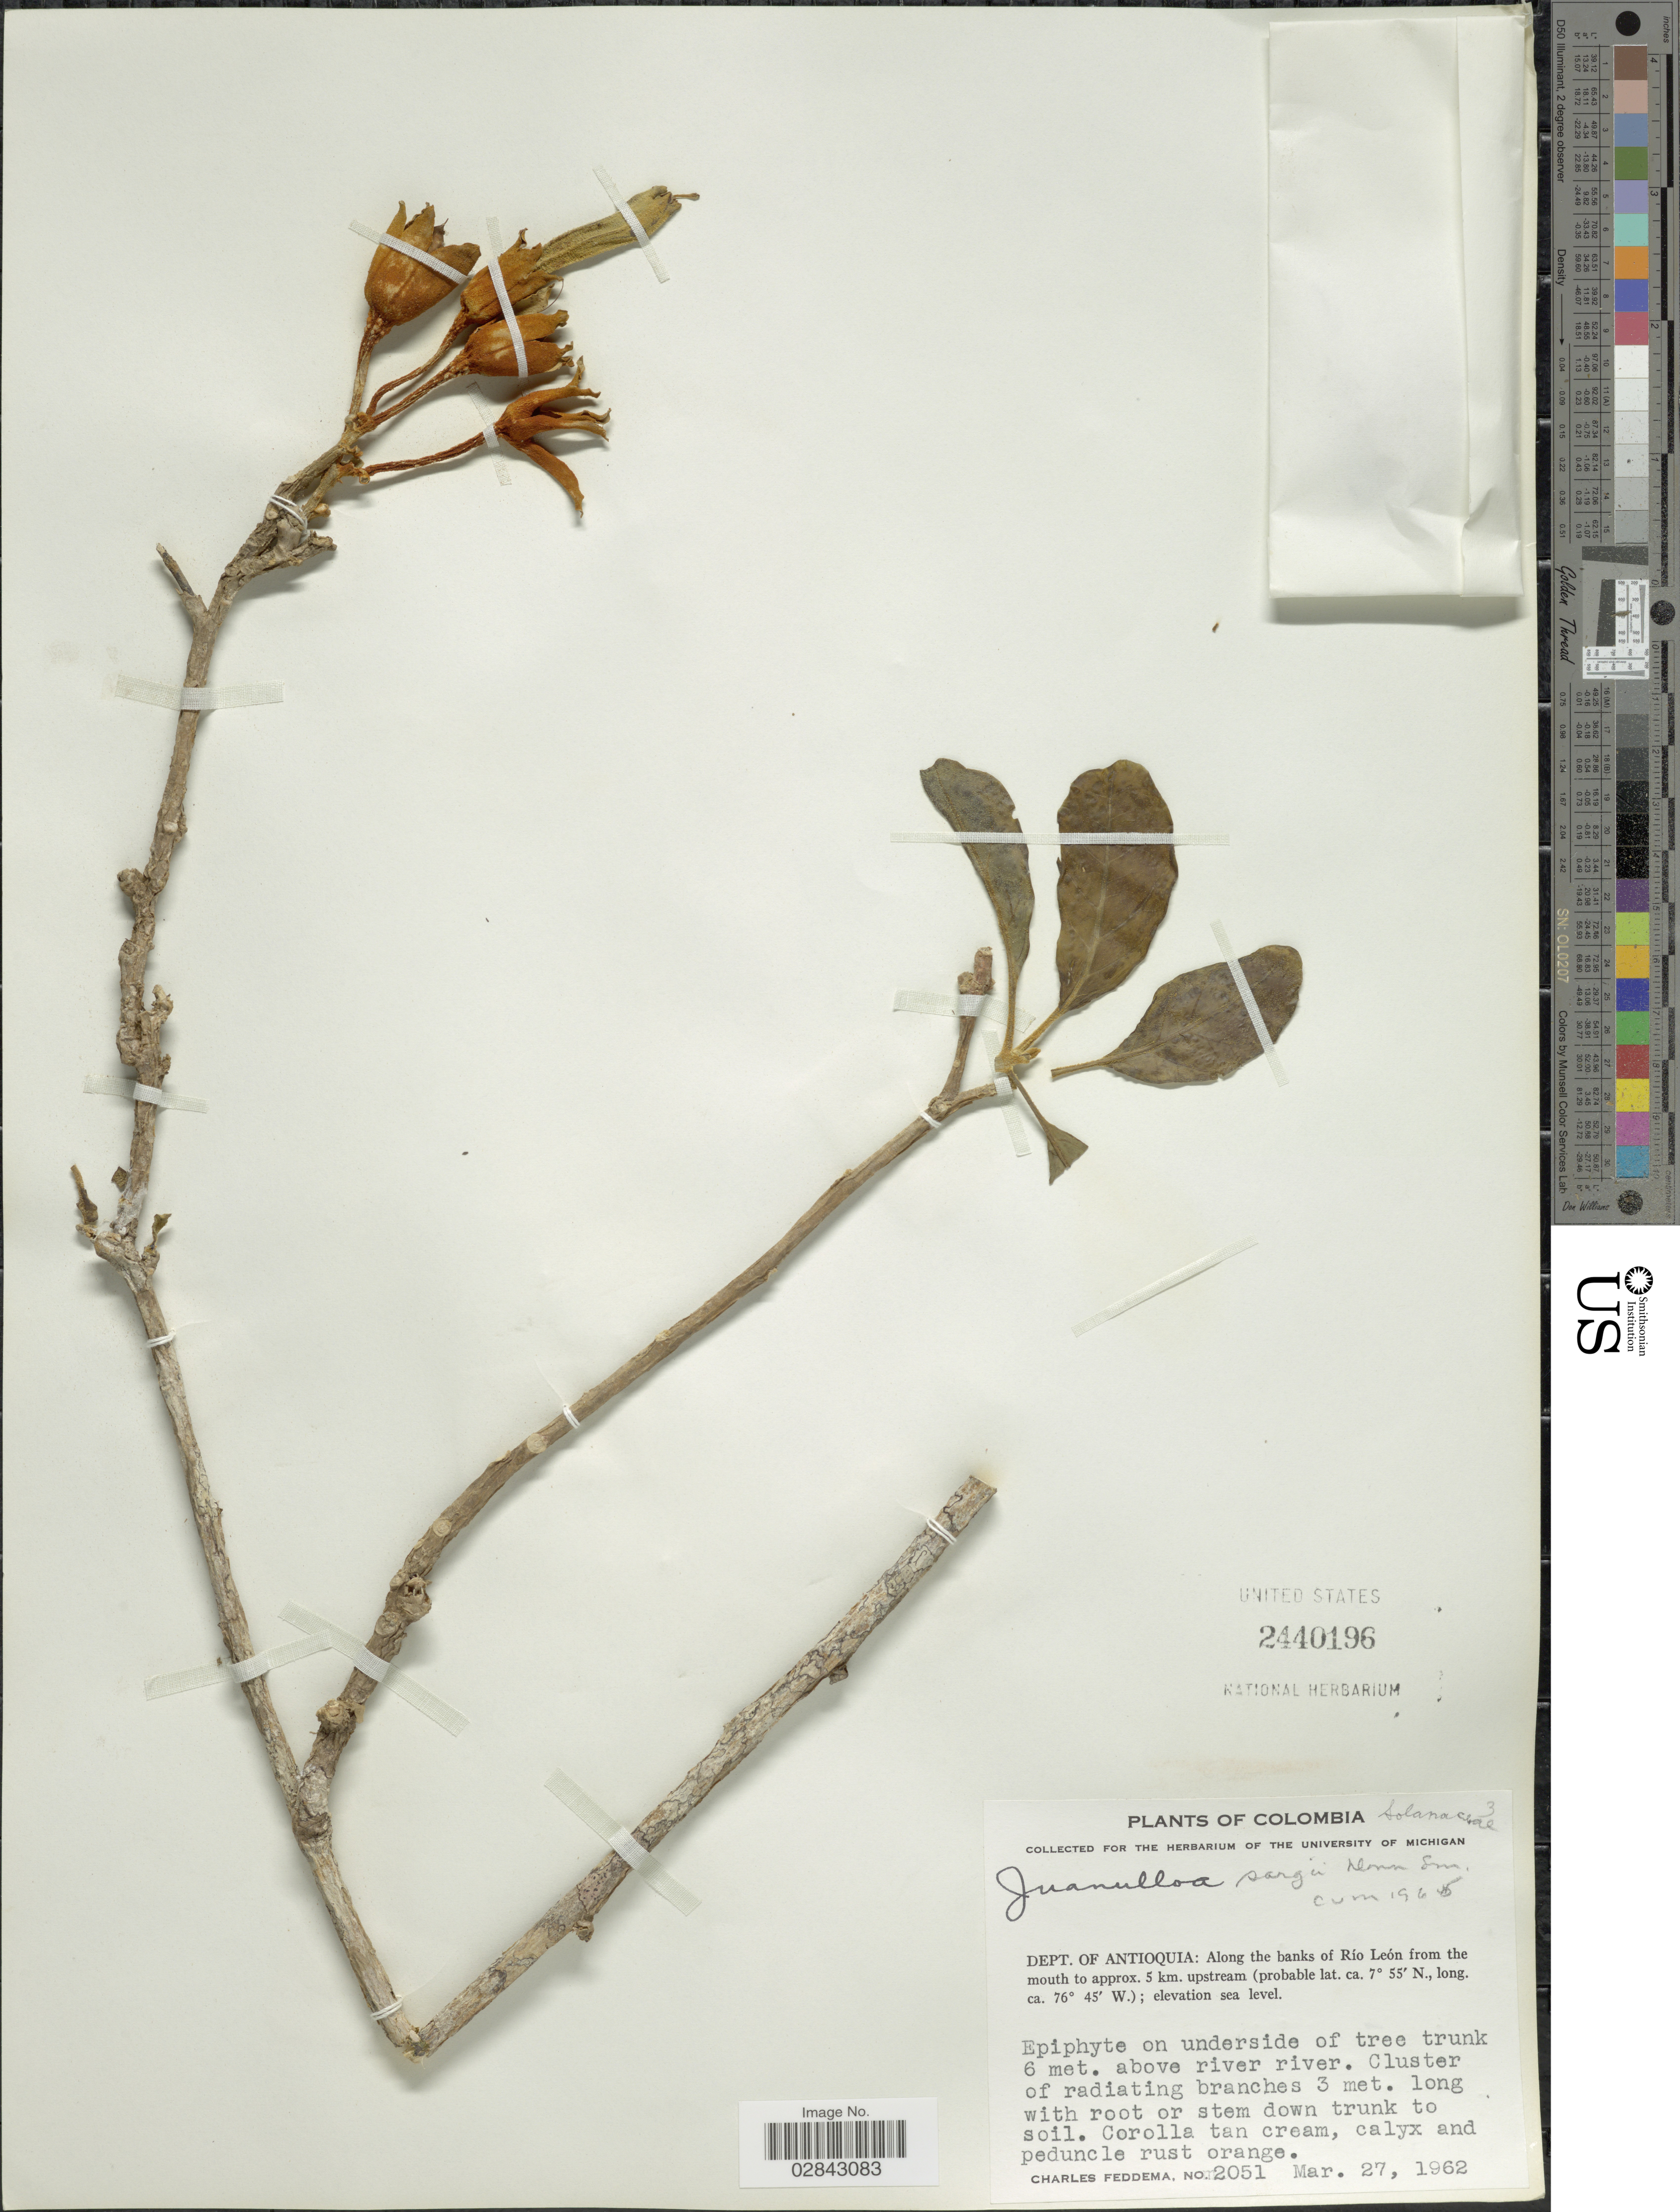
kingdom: Plantae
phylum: Tracheophyta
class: Magnoliopsida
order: Solanales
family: Solanaceae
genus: Juanulloa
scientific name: Juanulloa mexicana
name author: Miers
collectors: C. Feddema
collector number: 2051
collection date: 1962-03-27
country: Colombia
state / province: Antioquia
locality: Dept. of Antioquia; Along the banks of Río León from the mouth to approx. 5 km. upstream.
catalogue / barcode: US 2440196